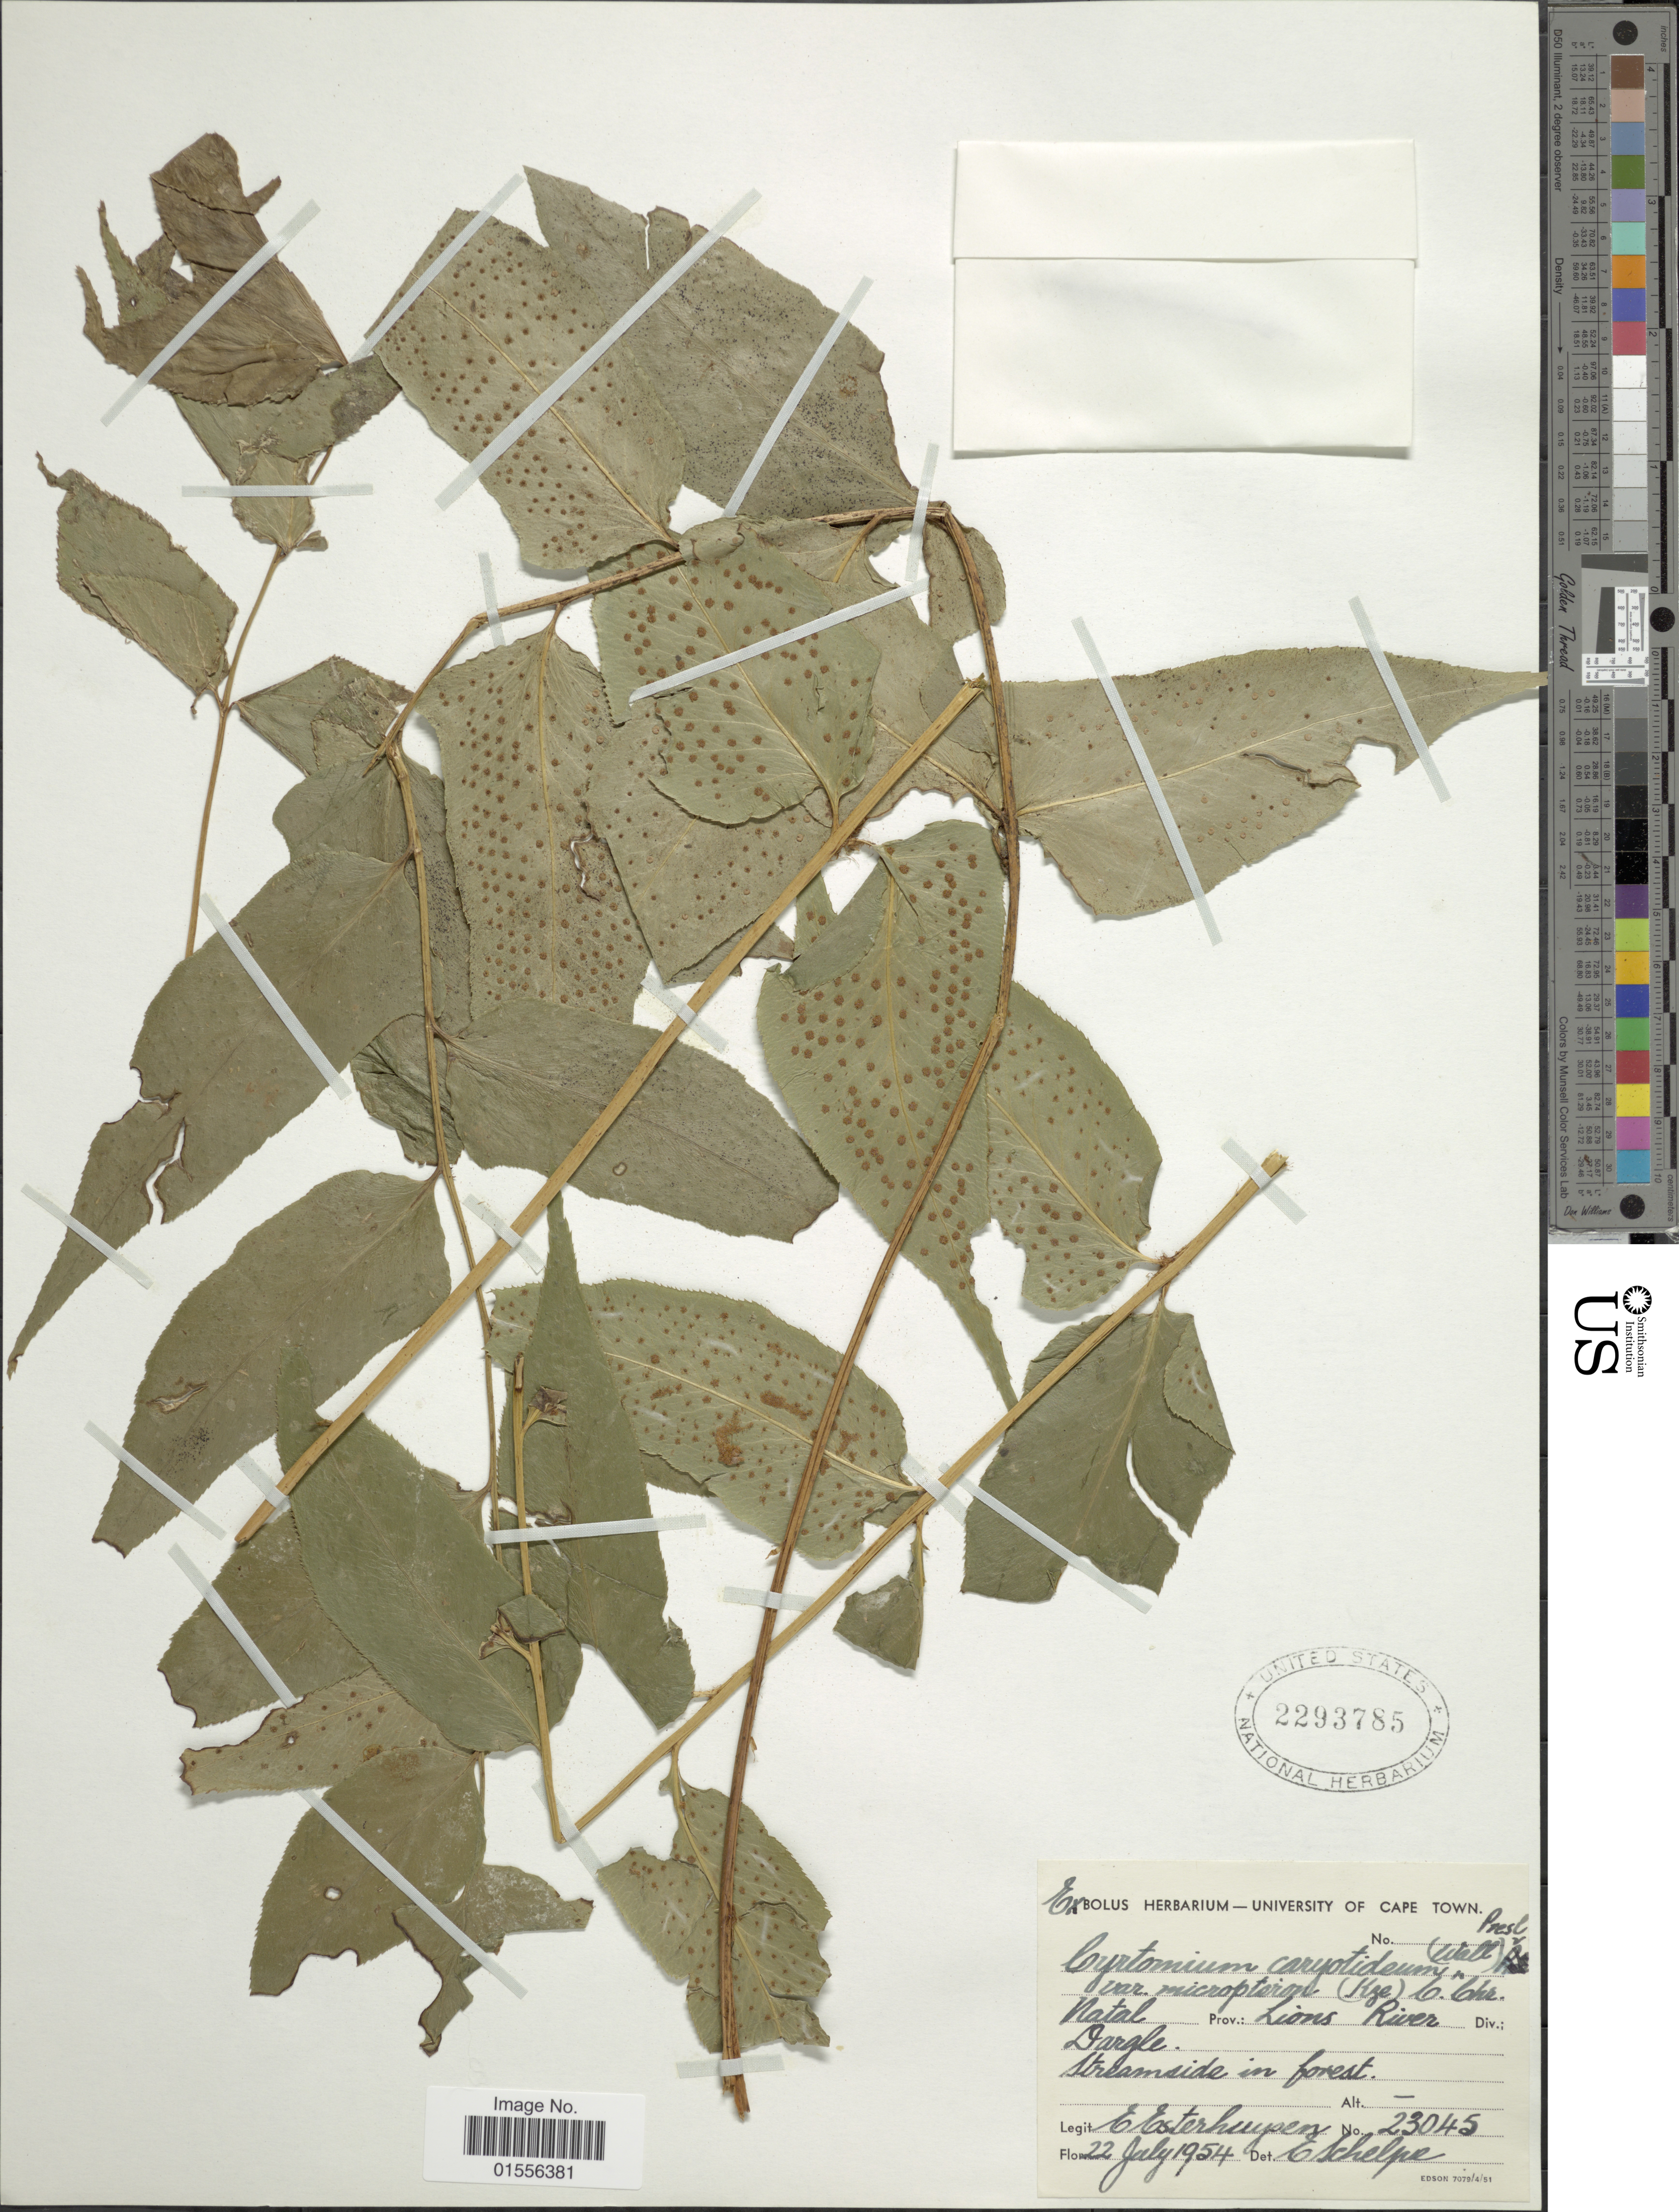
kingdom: Plantae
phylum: Tracheophyta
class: Polypodiopsida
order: Polypodiales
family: Dryopteridaceae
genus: Cyrtomium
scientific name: Cyrtomium caryotideum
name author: (Wall. ex Hook. & Grev.) C. Presl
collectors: E. E. Esterhuysen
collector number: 23045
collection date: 1954-07-22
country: South Africa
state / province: KwaZulu-Natal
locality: Natal Prov: Lions River, Dargle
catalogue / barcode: US 2293785